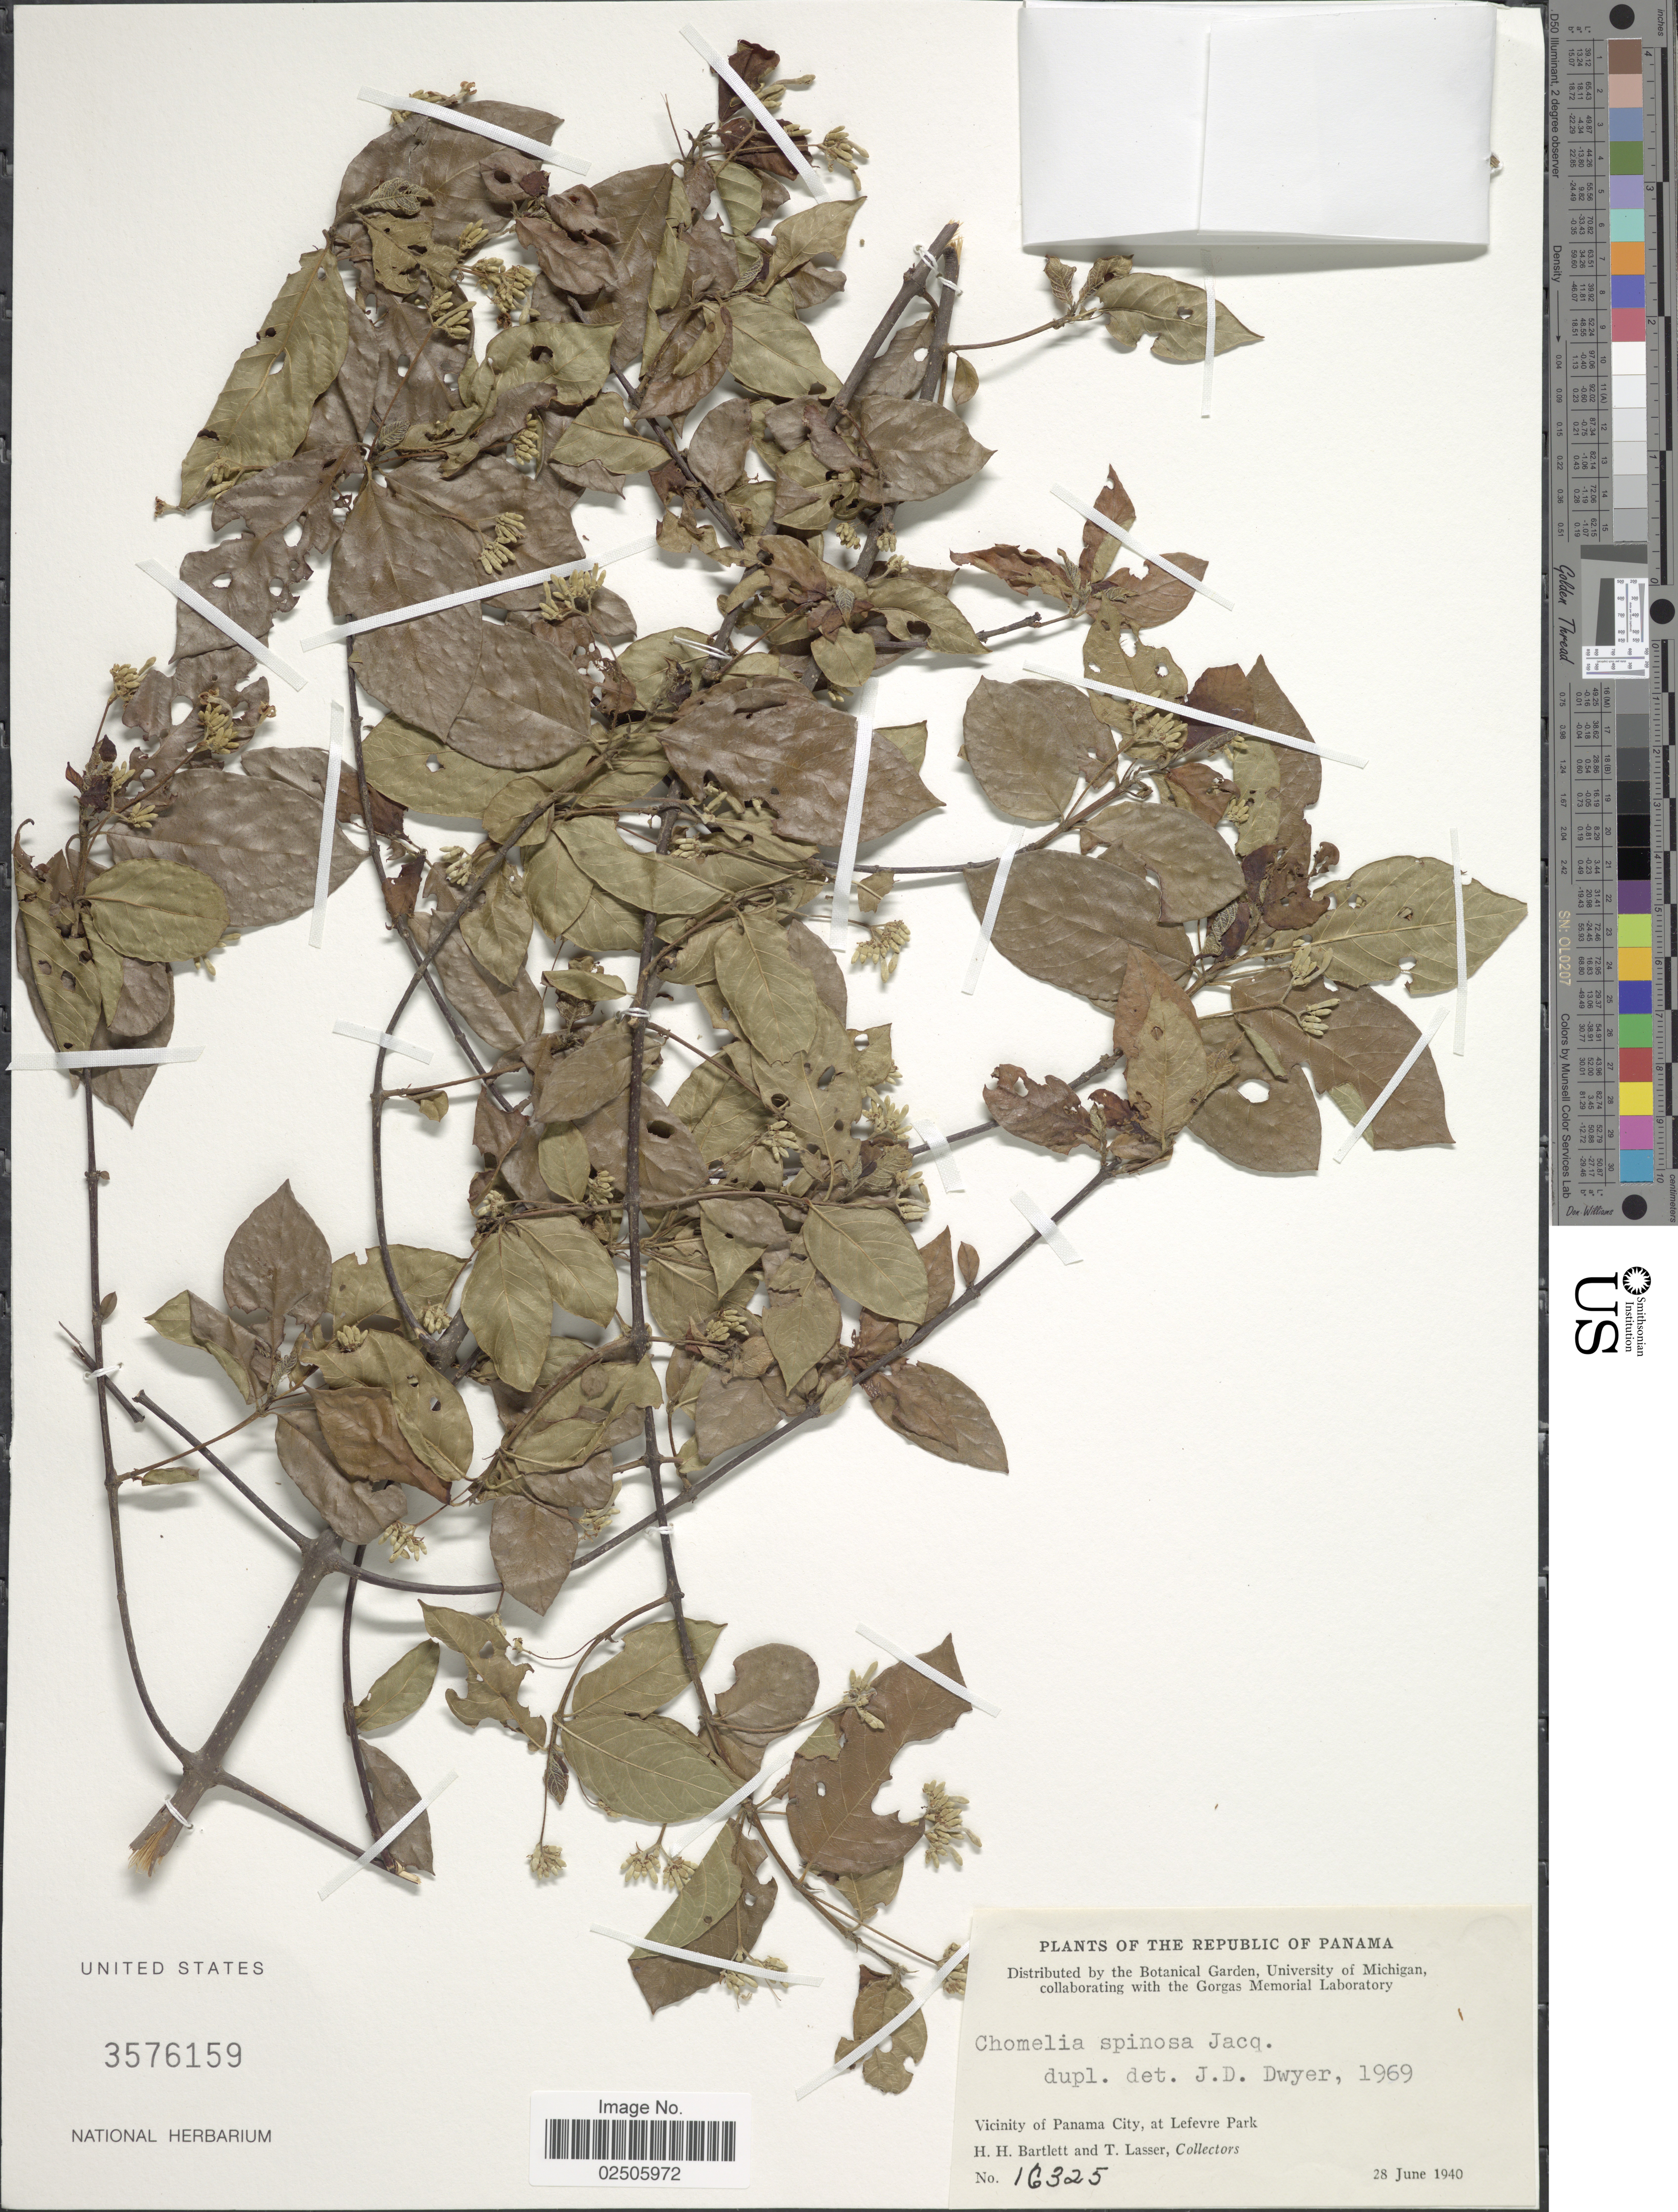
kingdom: Plantae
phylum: Tracheophyta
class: Magnoliopsida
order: Gentianales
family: Rubiaceae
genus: Chomelia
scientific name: Chomelia spinosa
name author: Jacq.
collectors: H. H. Bartlett & T. Lasser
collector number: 16325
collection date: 1940-06-28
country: Panama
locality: The Republic of Panama, Vicinity of Panama City, at Lefevre Park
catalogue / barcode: US 3576159